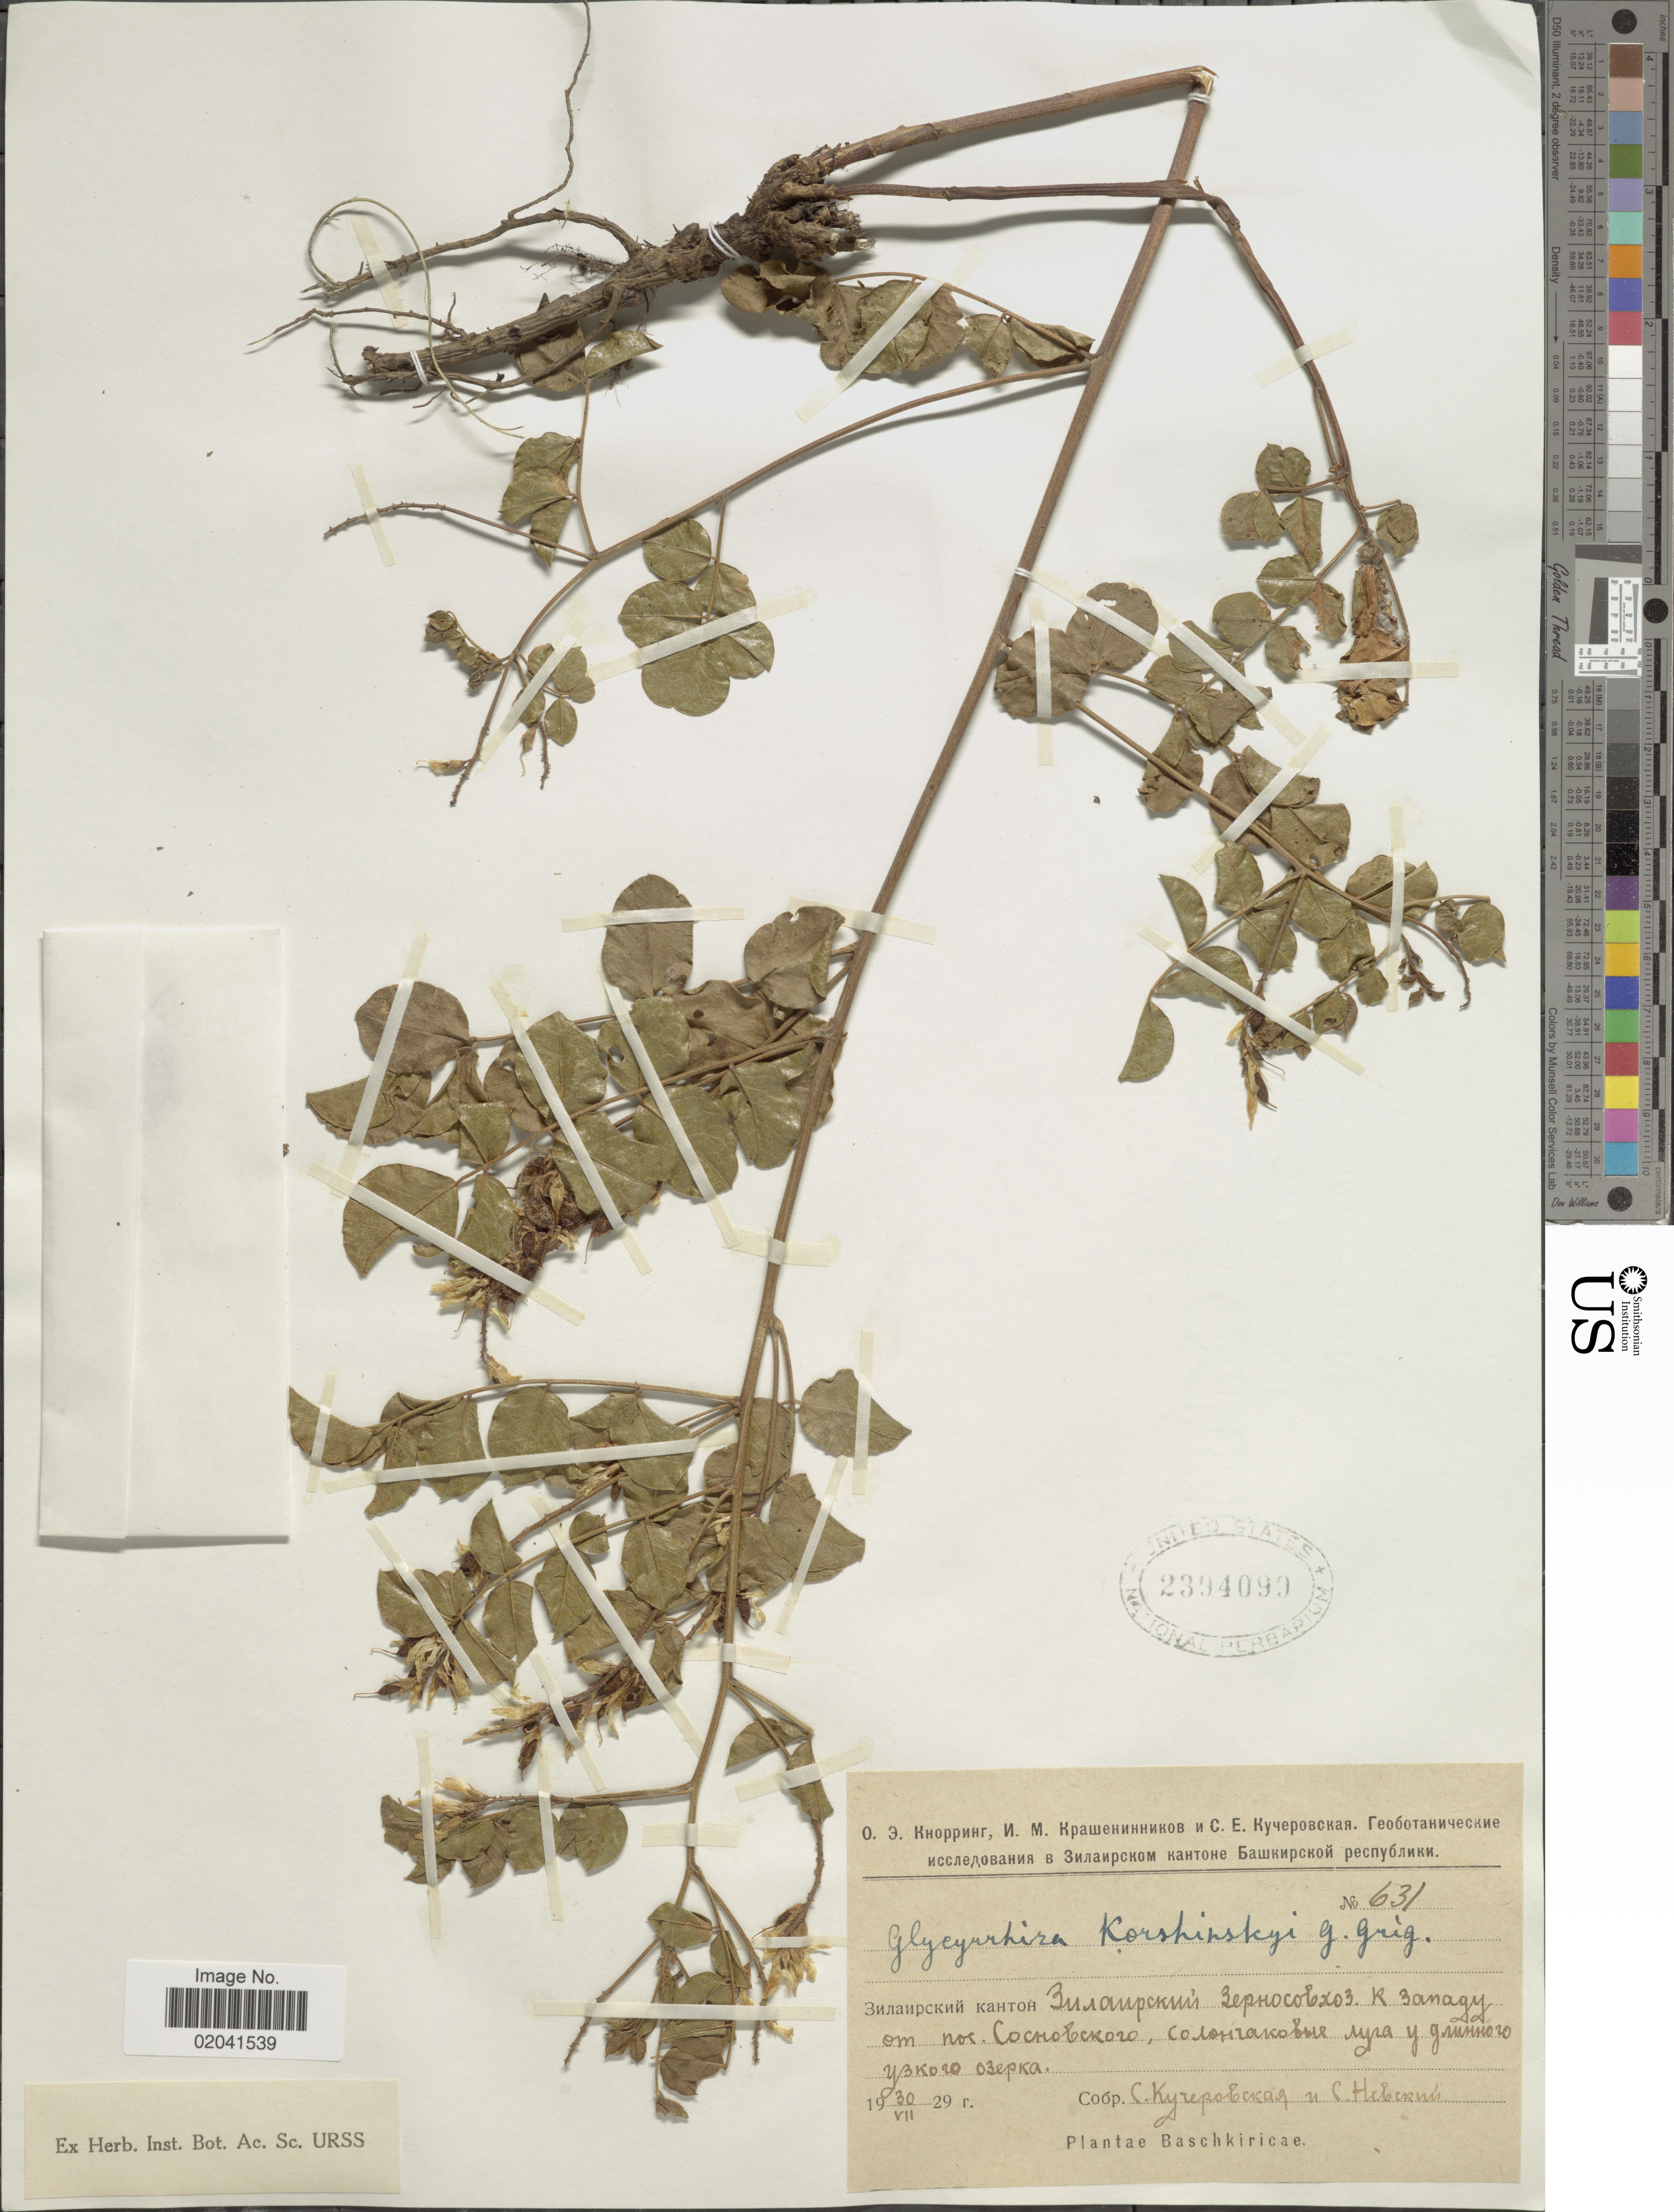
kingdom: Plantae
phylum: Tracheophyta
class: Magnoliopsida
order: Fabales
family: Fabaceae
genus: Glycyrrhiza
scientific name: Glycyrrhiza korshinskyi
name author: Grig.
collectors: S. Kucherovskaya & S. Nevskiy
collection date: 1929-07-30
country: Russian Federation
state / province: Bashkortostan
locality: Zilairsky District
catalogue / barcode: US 2394090